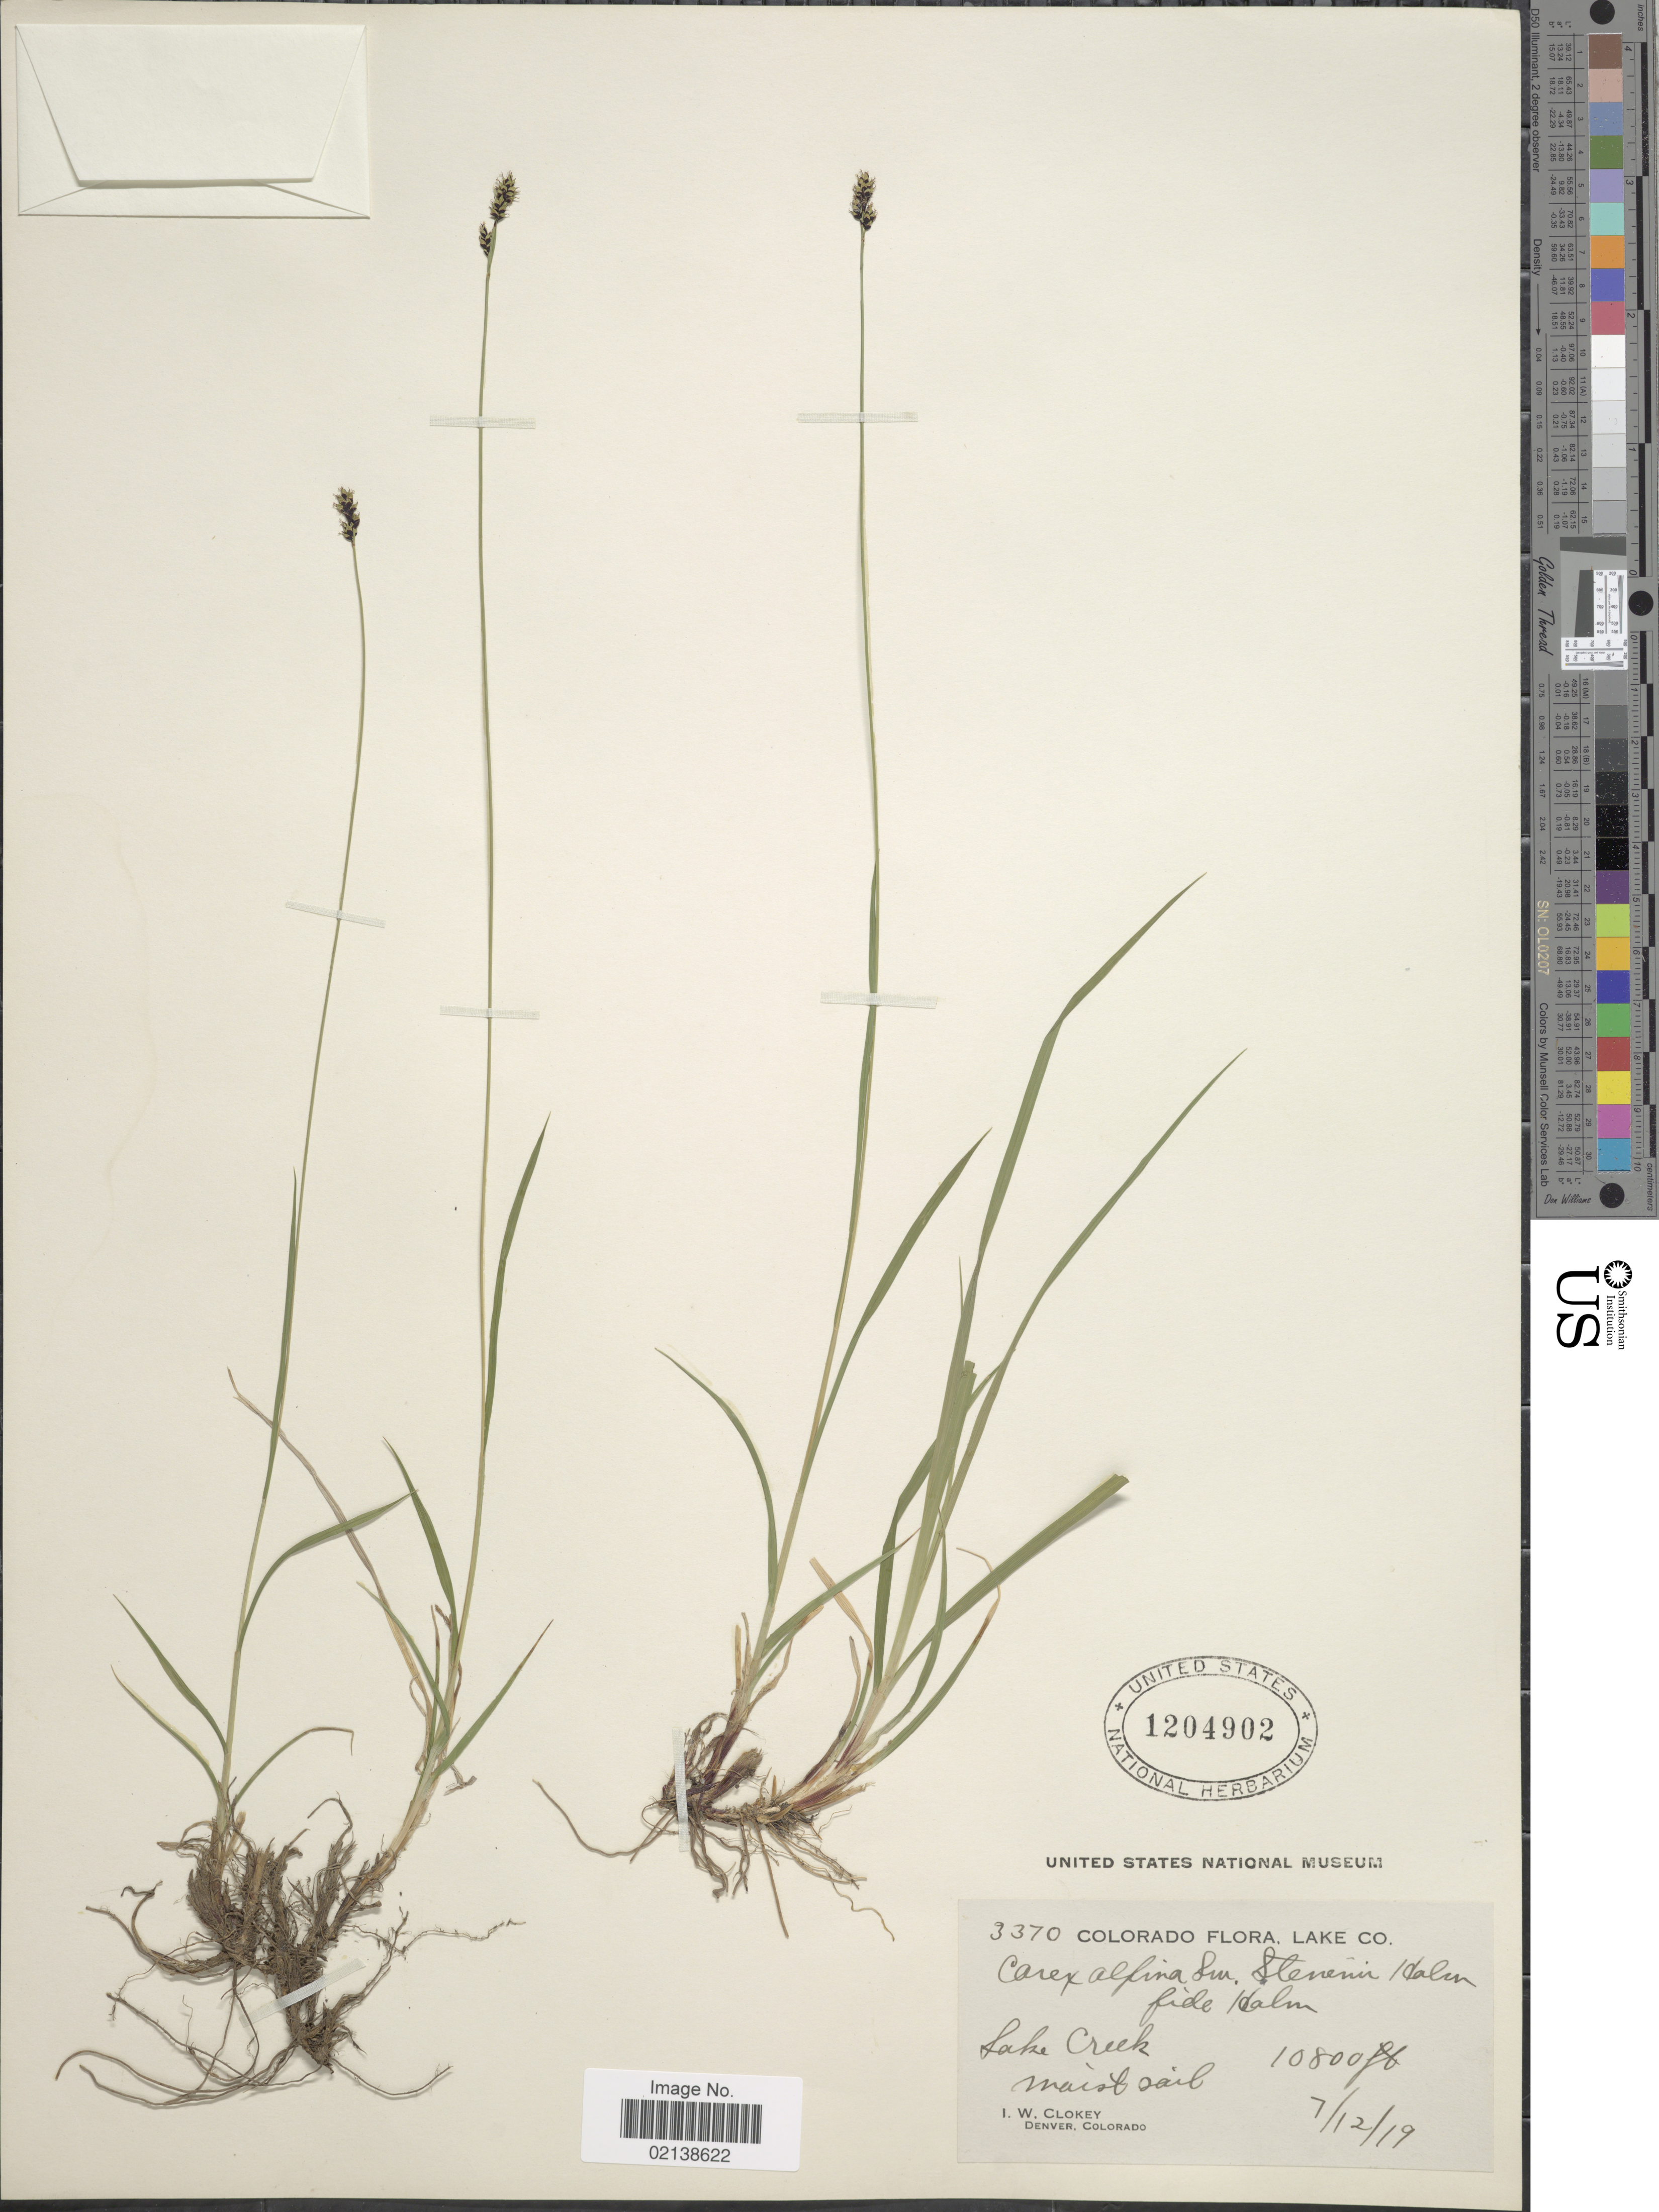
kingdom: Plantae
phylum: Tracheophyta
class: Liliopsida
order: Poales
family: Cyperaceae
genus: Carex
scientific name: Carex stevenii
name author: (Holm) Kalela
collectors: I. W. Clokey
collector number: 3370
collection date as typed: Transcribed d/m/y: 12/7/19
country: United States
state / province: Colorado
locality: Lake Co., Lake Creek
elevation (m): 3292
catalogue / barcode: US 1204902